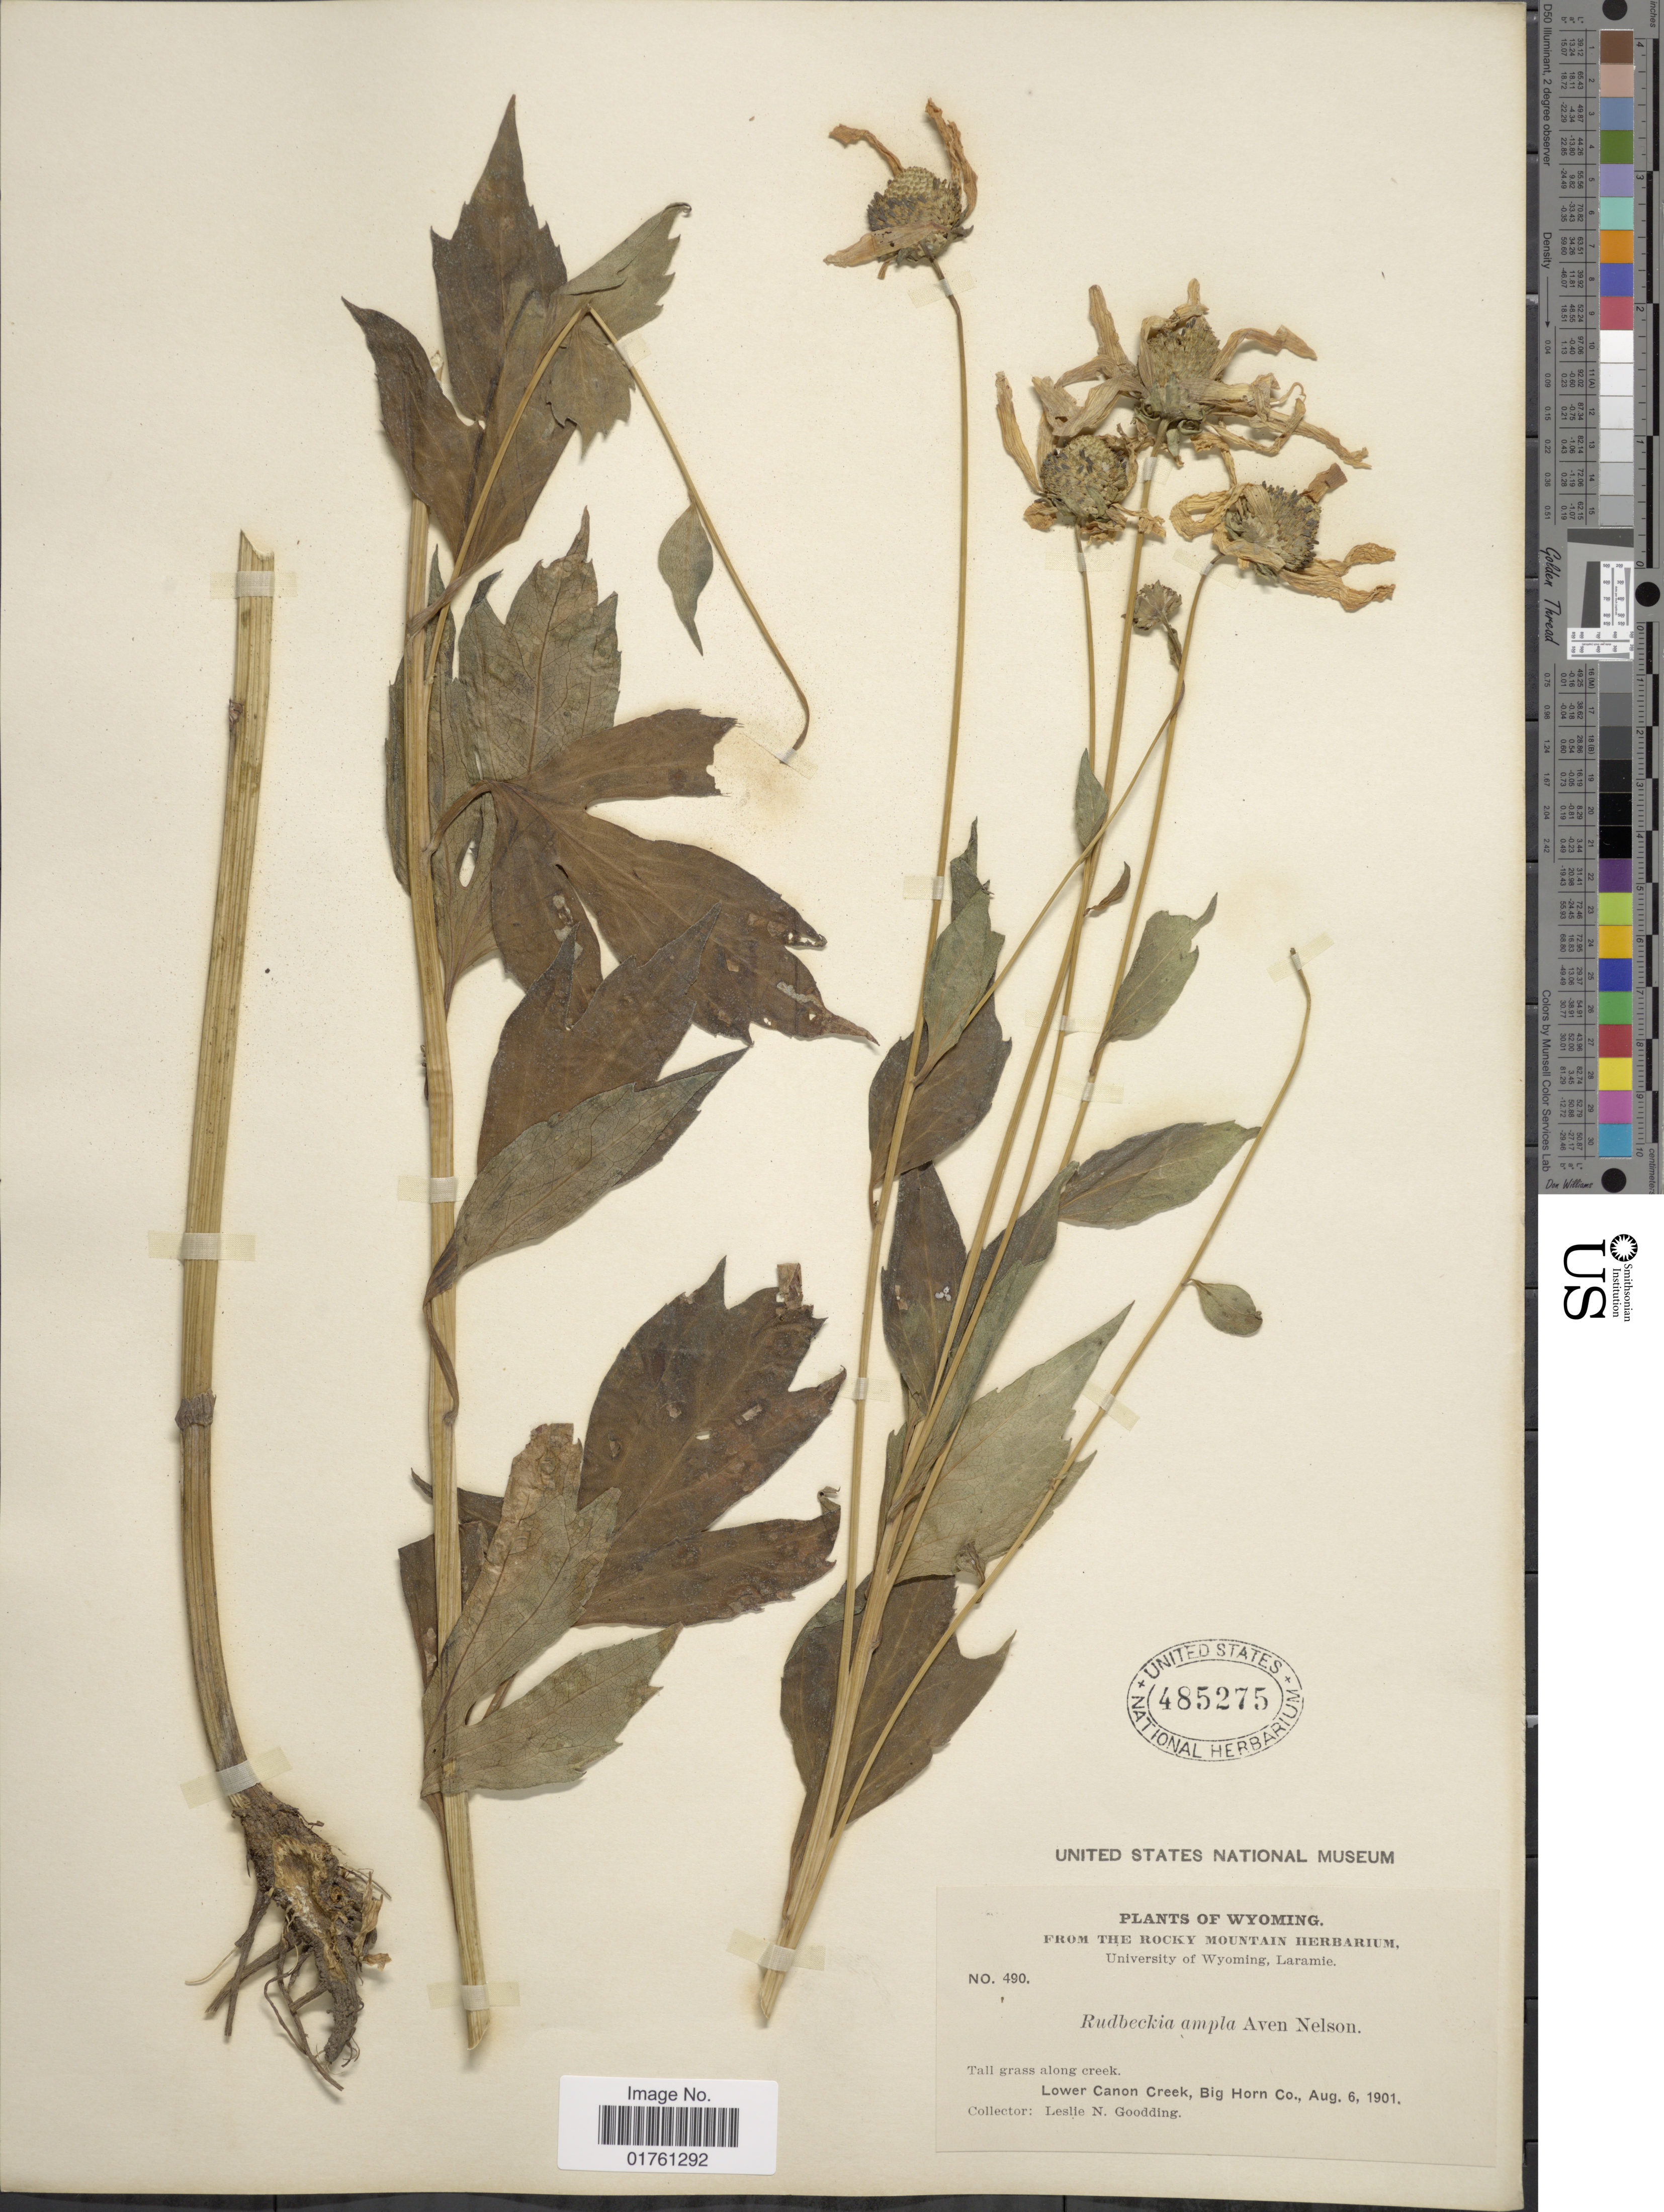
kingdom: Plantae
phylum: Tracheophyta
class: Magnoliopsida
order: Asterales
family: Asteraceae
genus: Rudbeckia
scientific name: Rudbeckia laciniata var. ampla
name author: (A. Nelson) Cronq.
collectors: L. N. Goodding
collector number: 490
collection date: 1901-08-06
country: United States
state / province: Wyoming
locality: Tall grass along creek, Lowe Canon Creek, Big Horn Co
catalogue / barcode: US 485275